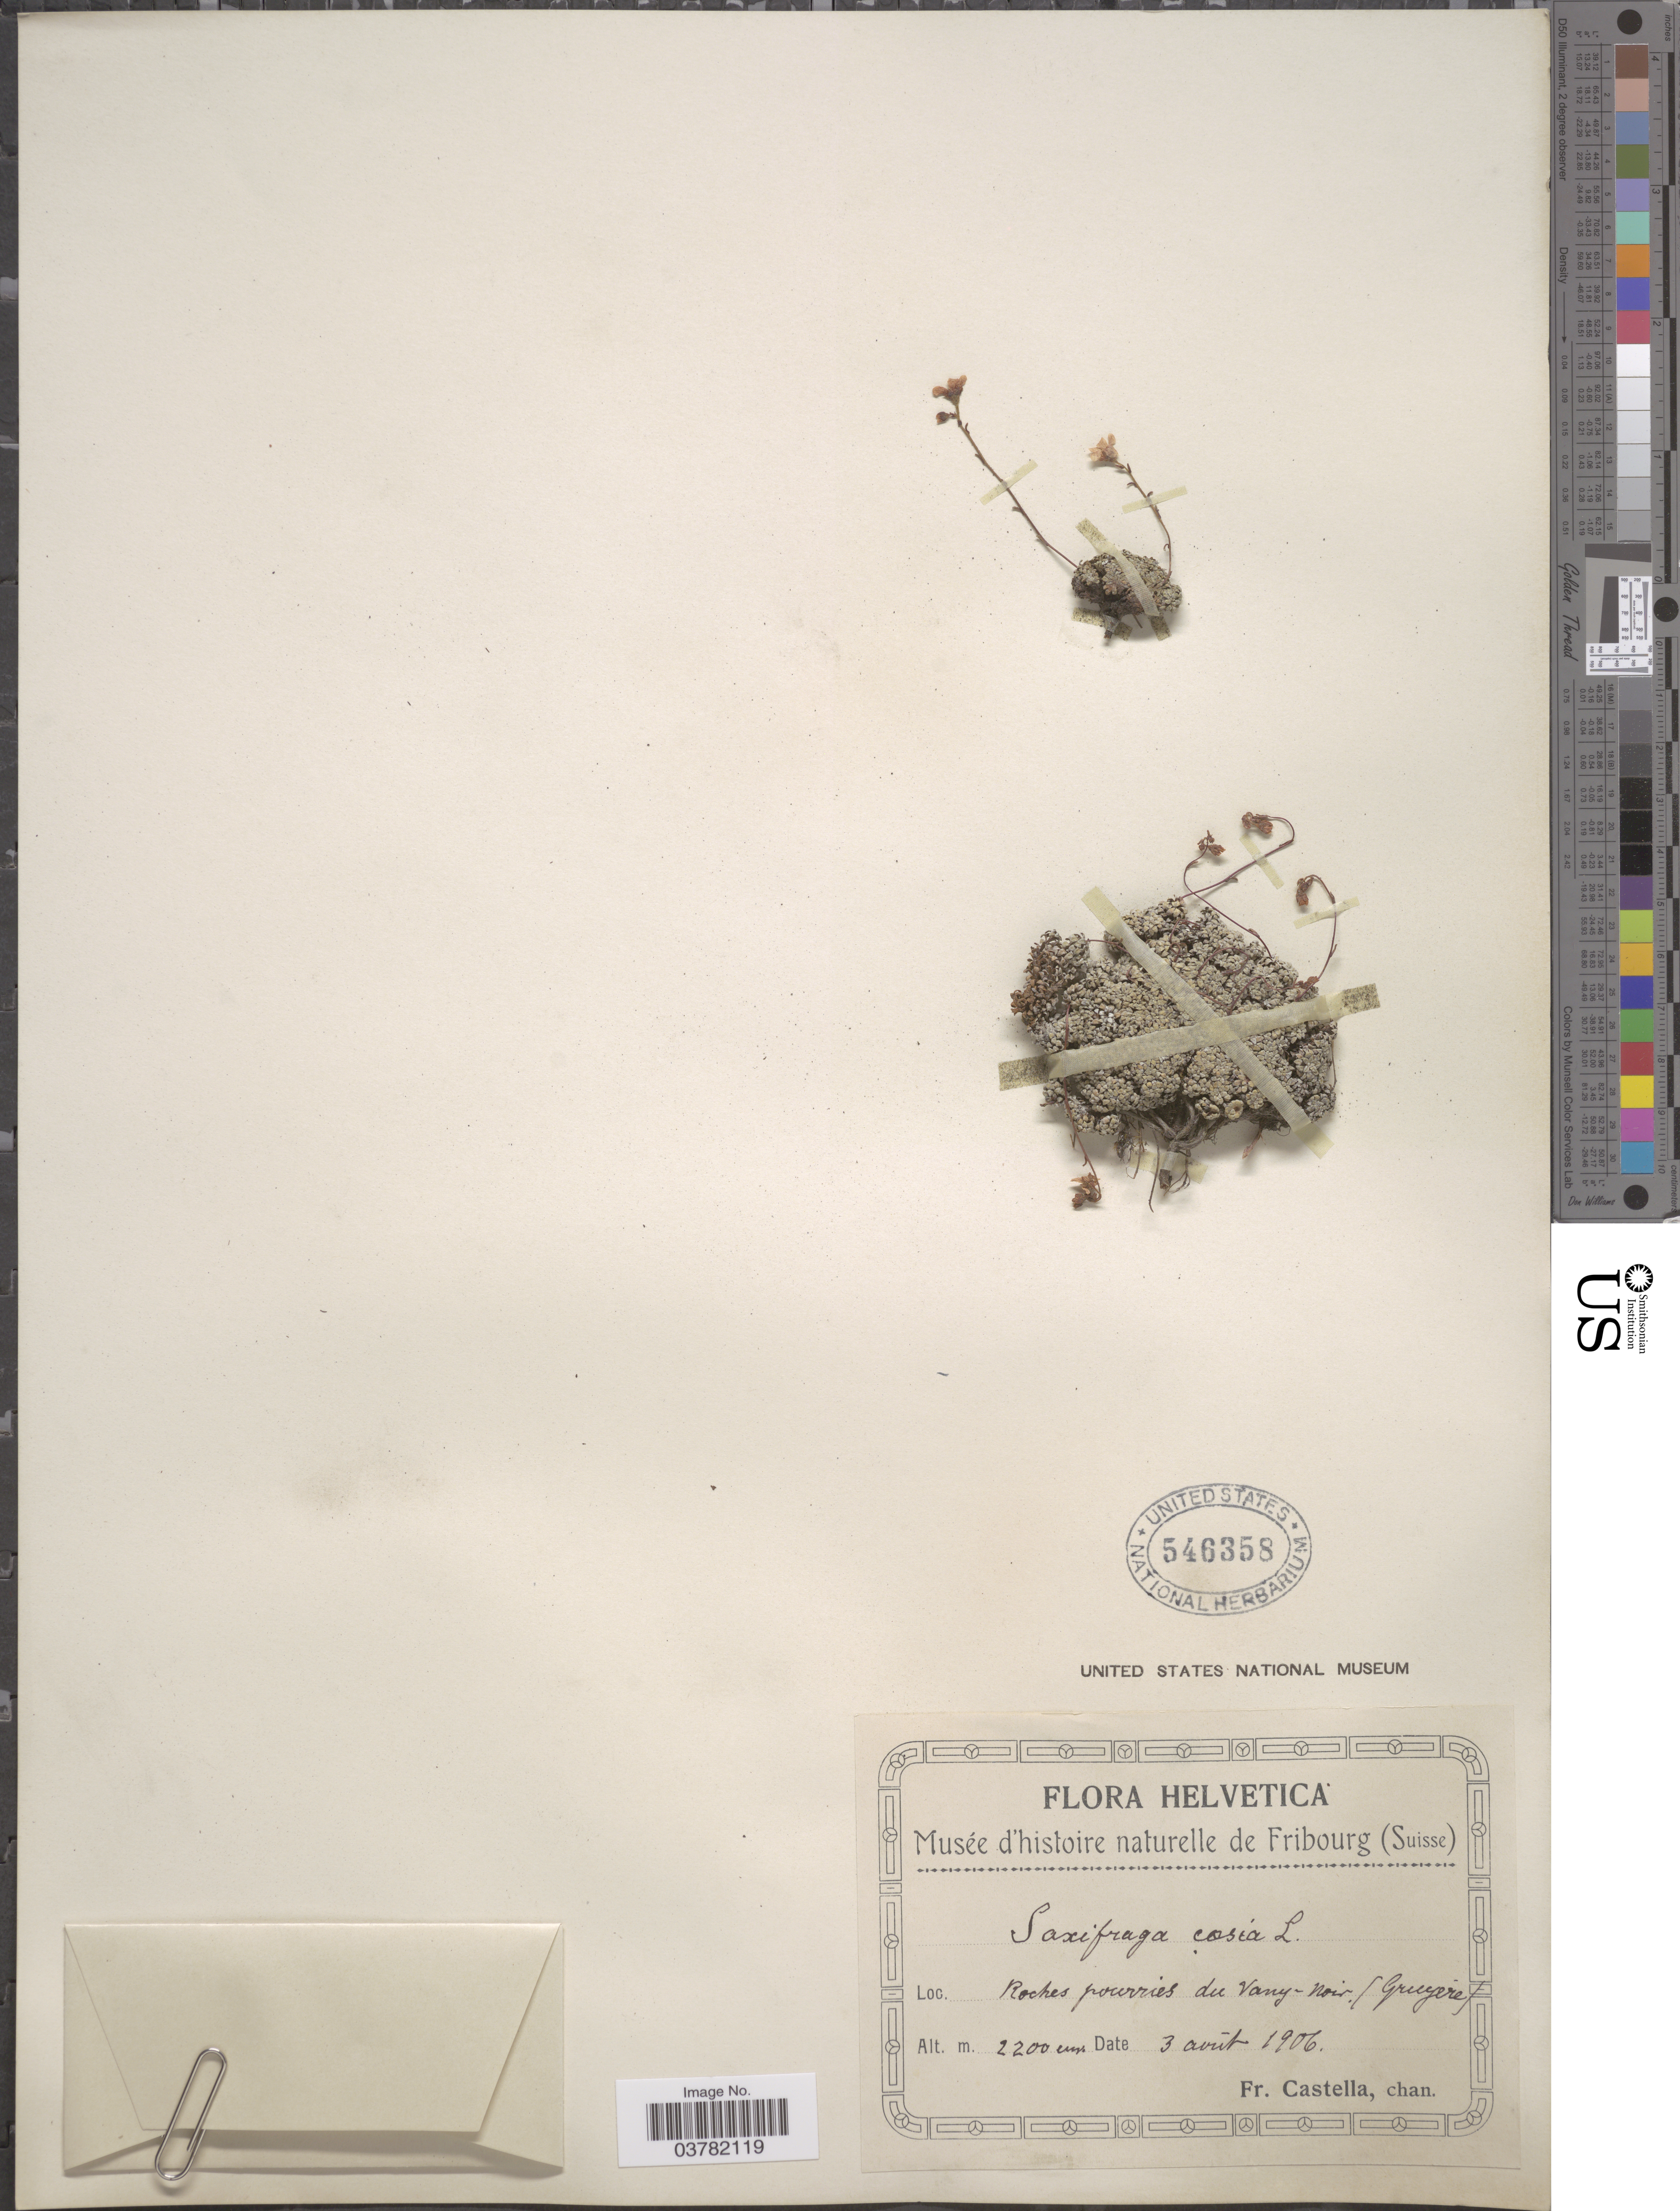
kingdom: Plantae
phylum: Tracheophyta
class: Magnoliopsida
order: Saxifragales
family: Saxifragaceae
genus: Saxifraga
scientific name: Saxifraga caesia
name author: L.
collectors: Fr. Castella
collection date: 1906-08-03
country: Switzerland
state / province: Fribourg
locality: Helvetica. Roches pourries du Vanil-Noir. (Gruyères).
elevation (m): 2200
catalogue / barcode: US 546358